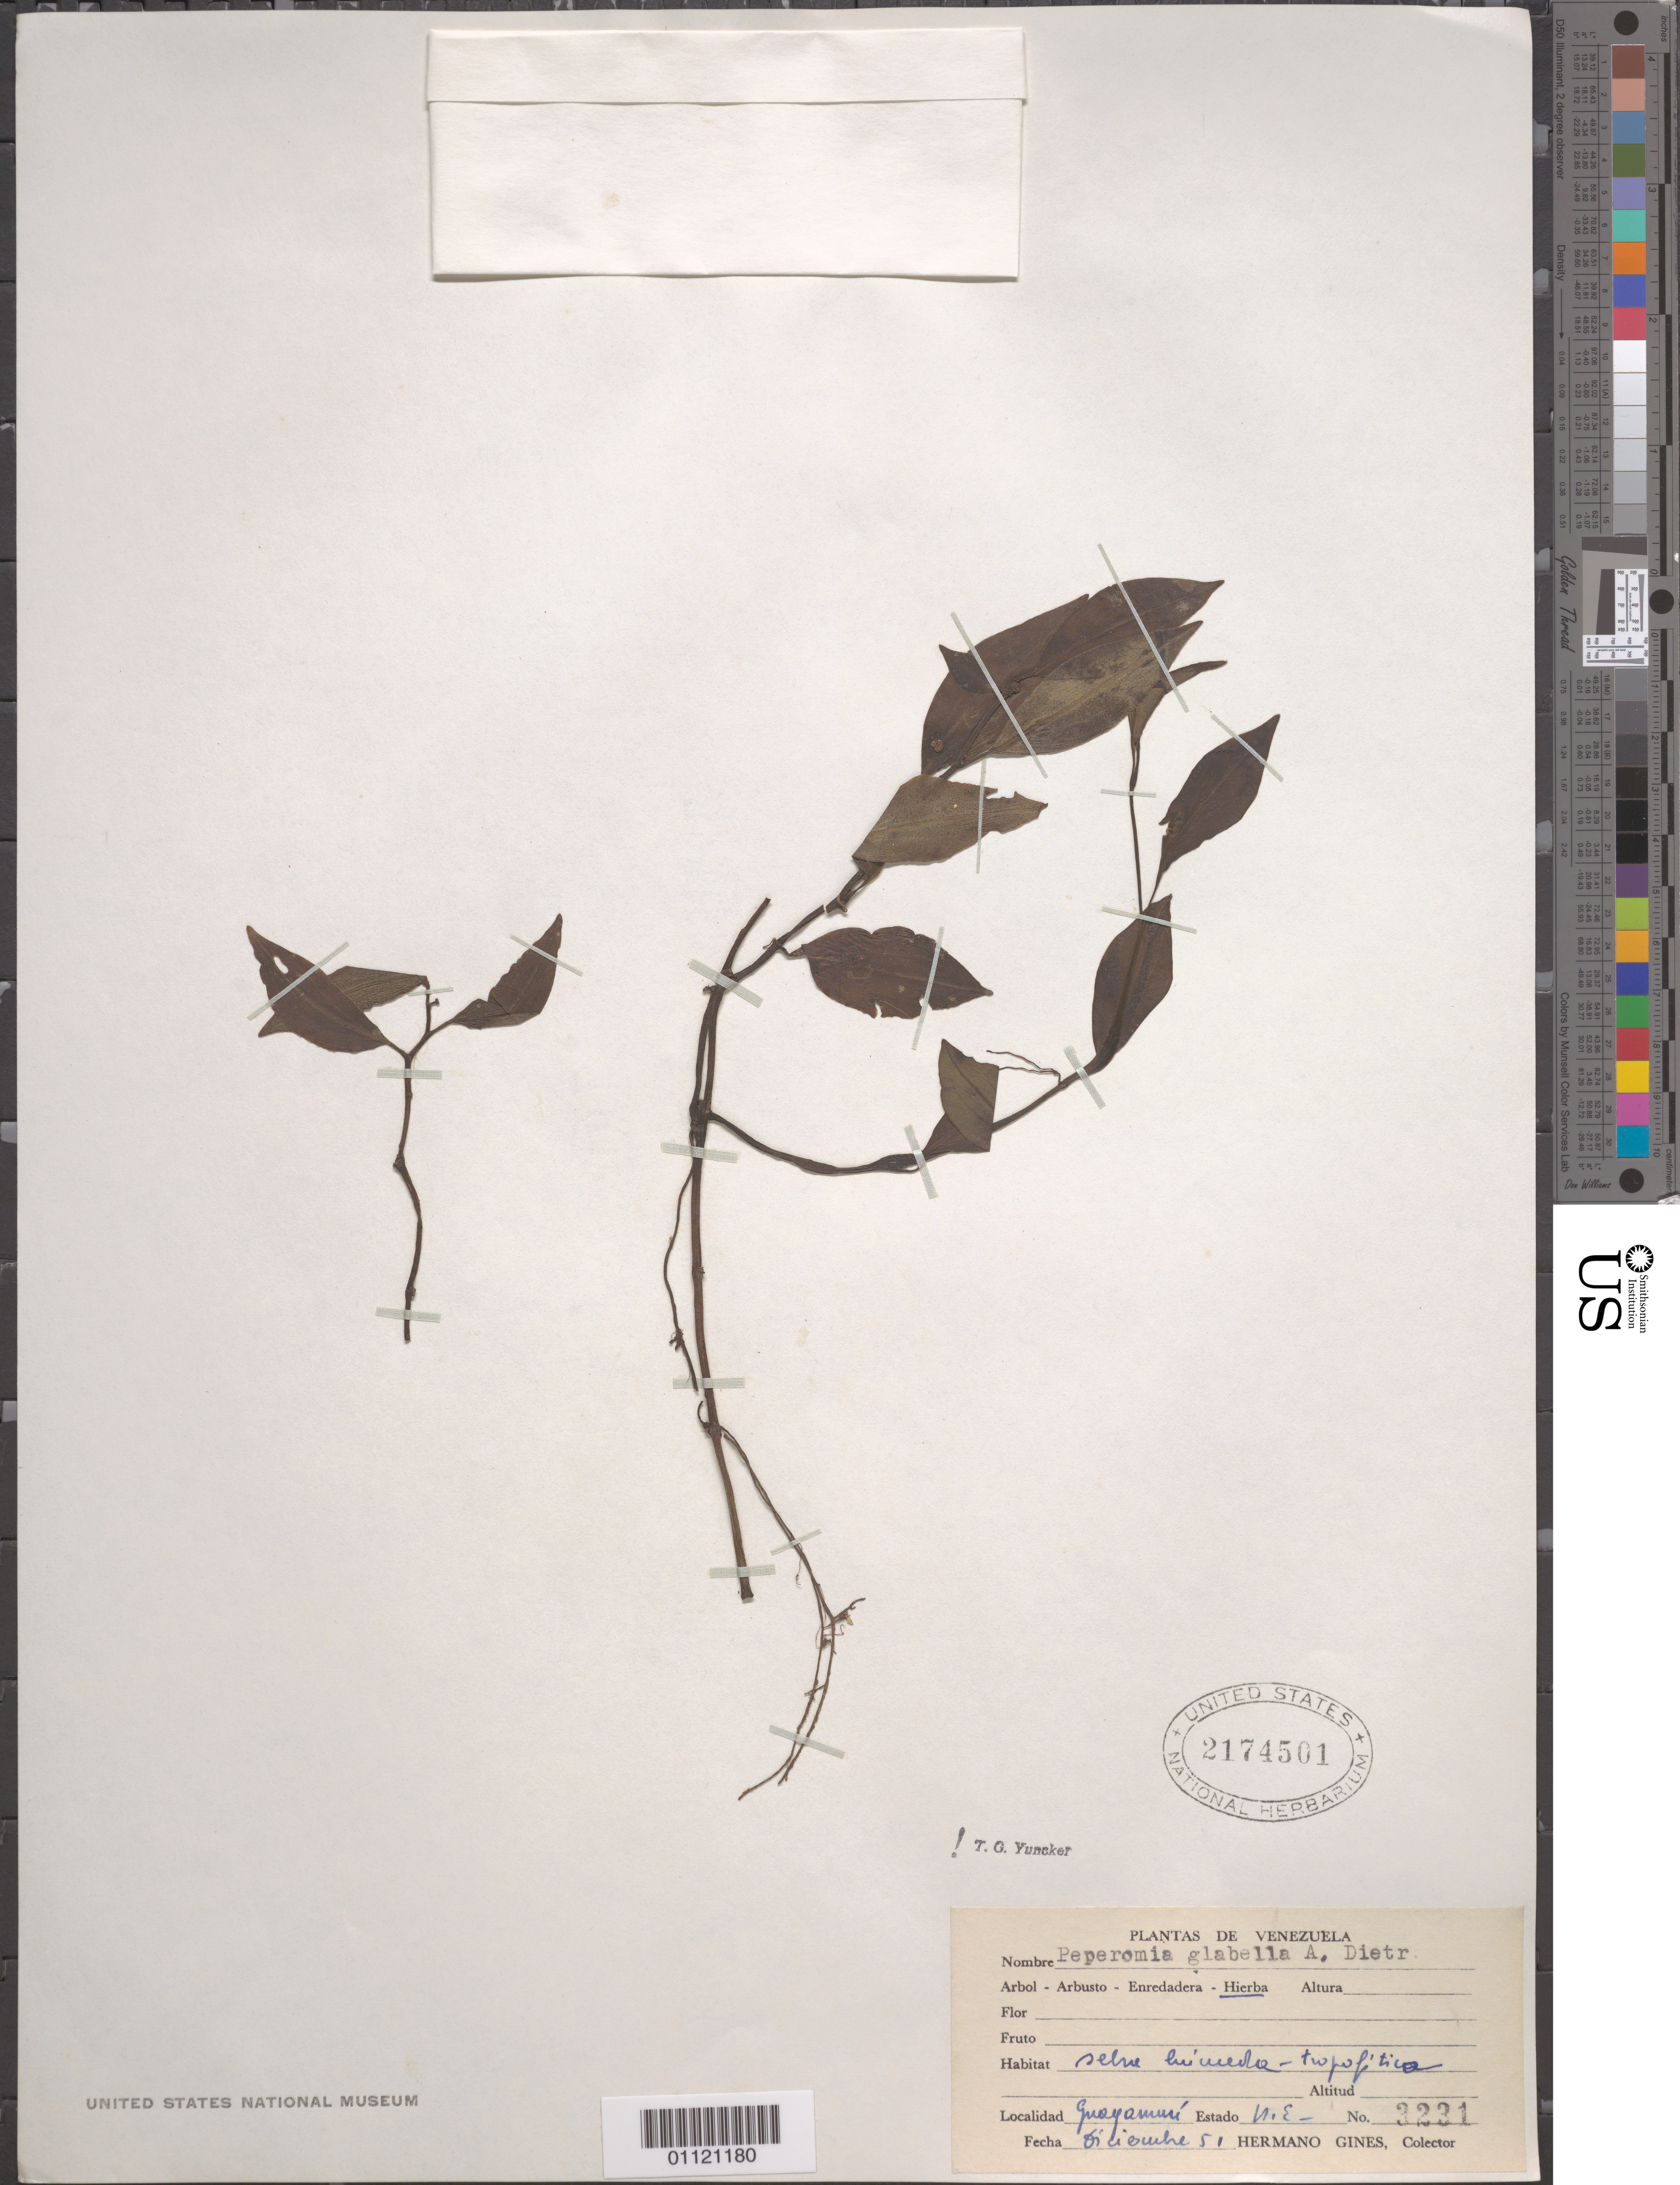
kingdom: Plantae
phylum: Tracheophyta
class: Magnoliopsida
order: Piperales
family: Piperaceae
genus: Peperomia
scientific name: Peperomia glabella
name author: (Sw.) A. Dietr.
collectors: Bro. Gines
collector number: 3231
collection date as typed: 01 Dec 1951 to 31 Dec 1951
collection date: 1951-12-01/1951-12-31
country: Venezuela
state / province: Nueva Esparta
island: Margarita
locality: Guayamuri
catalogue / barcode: US 2174501